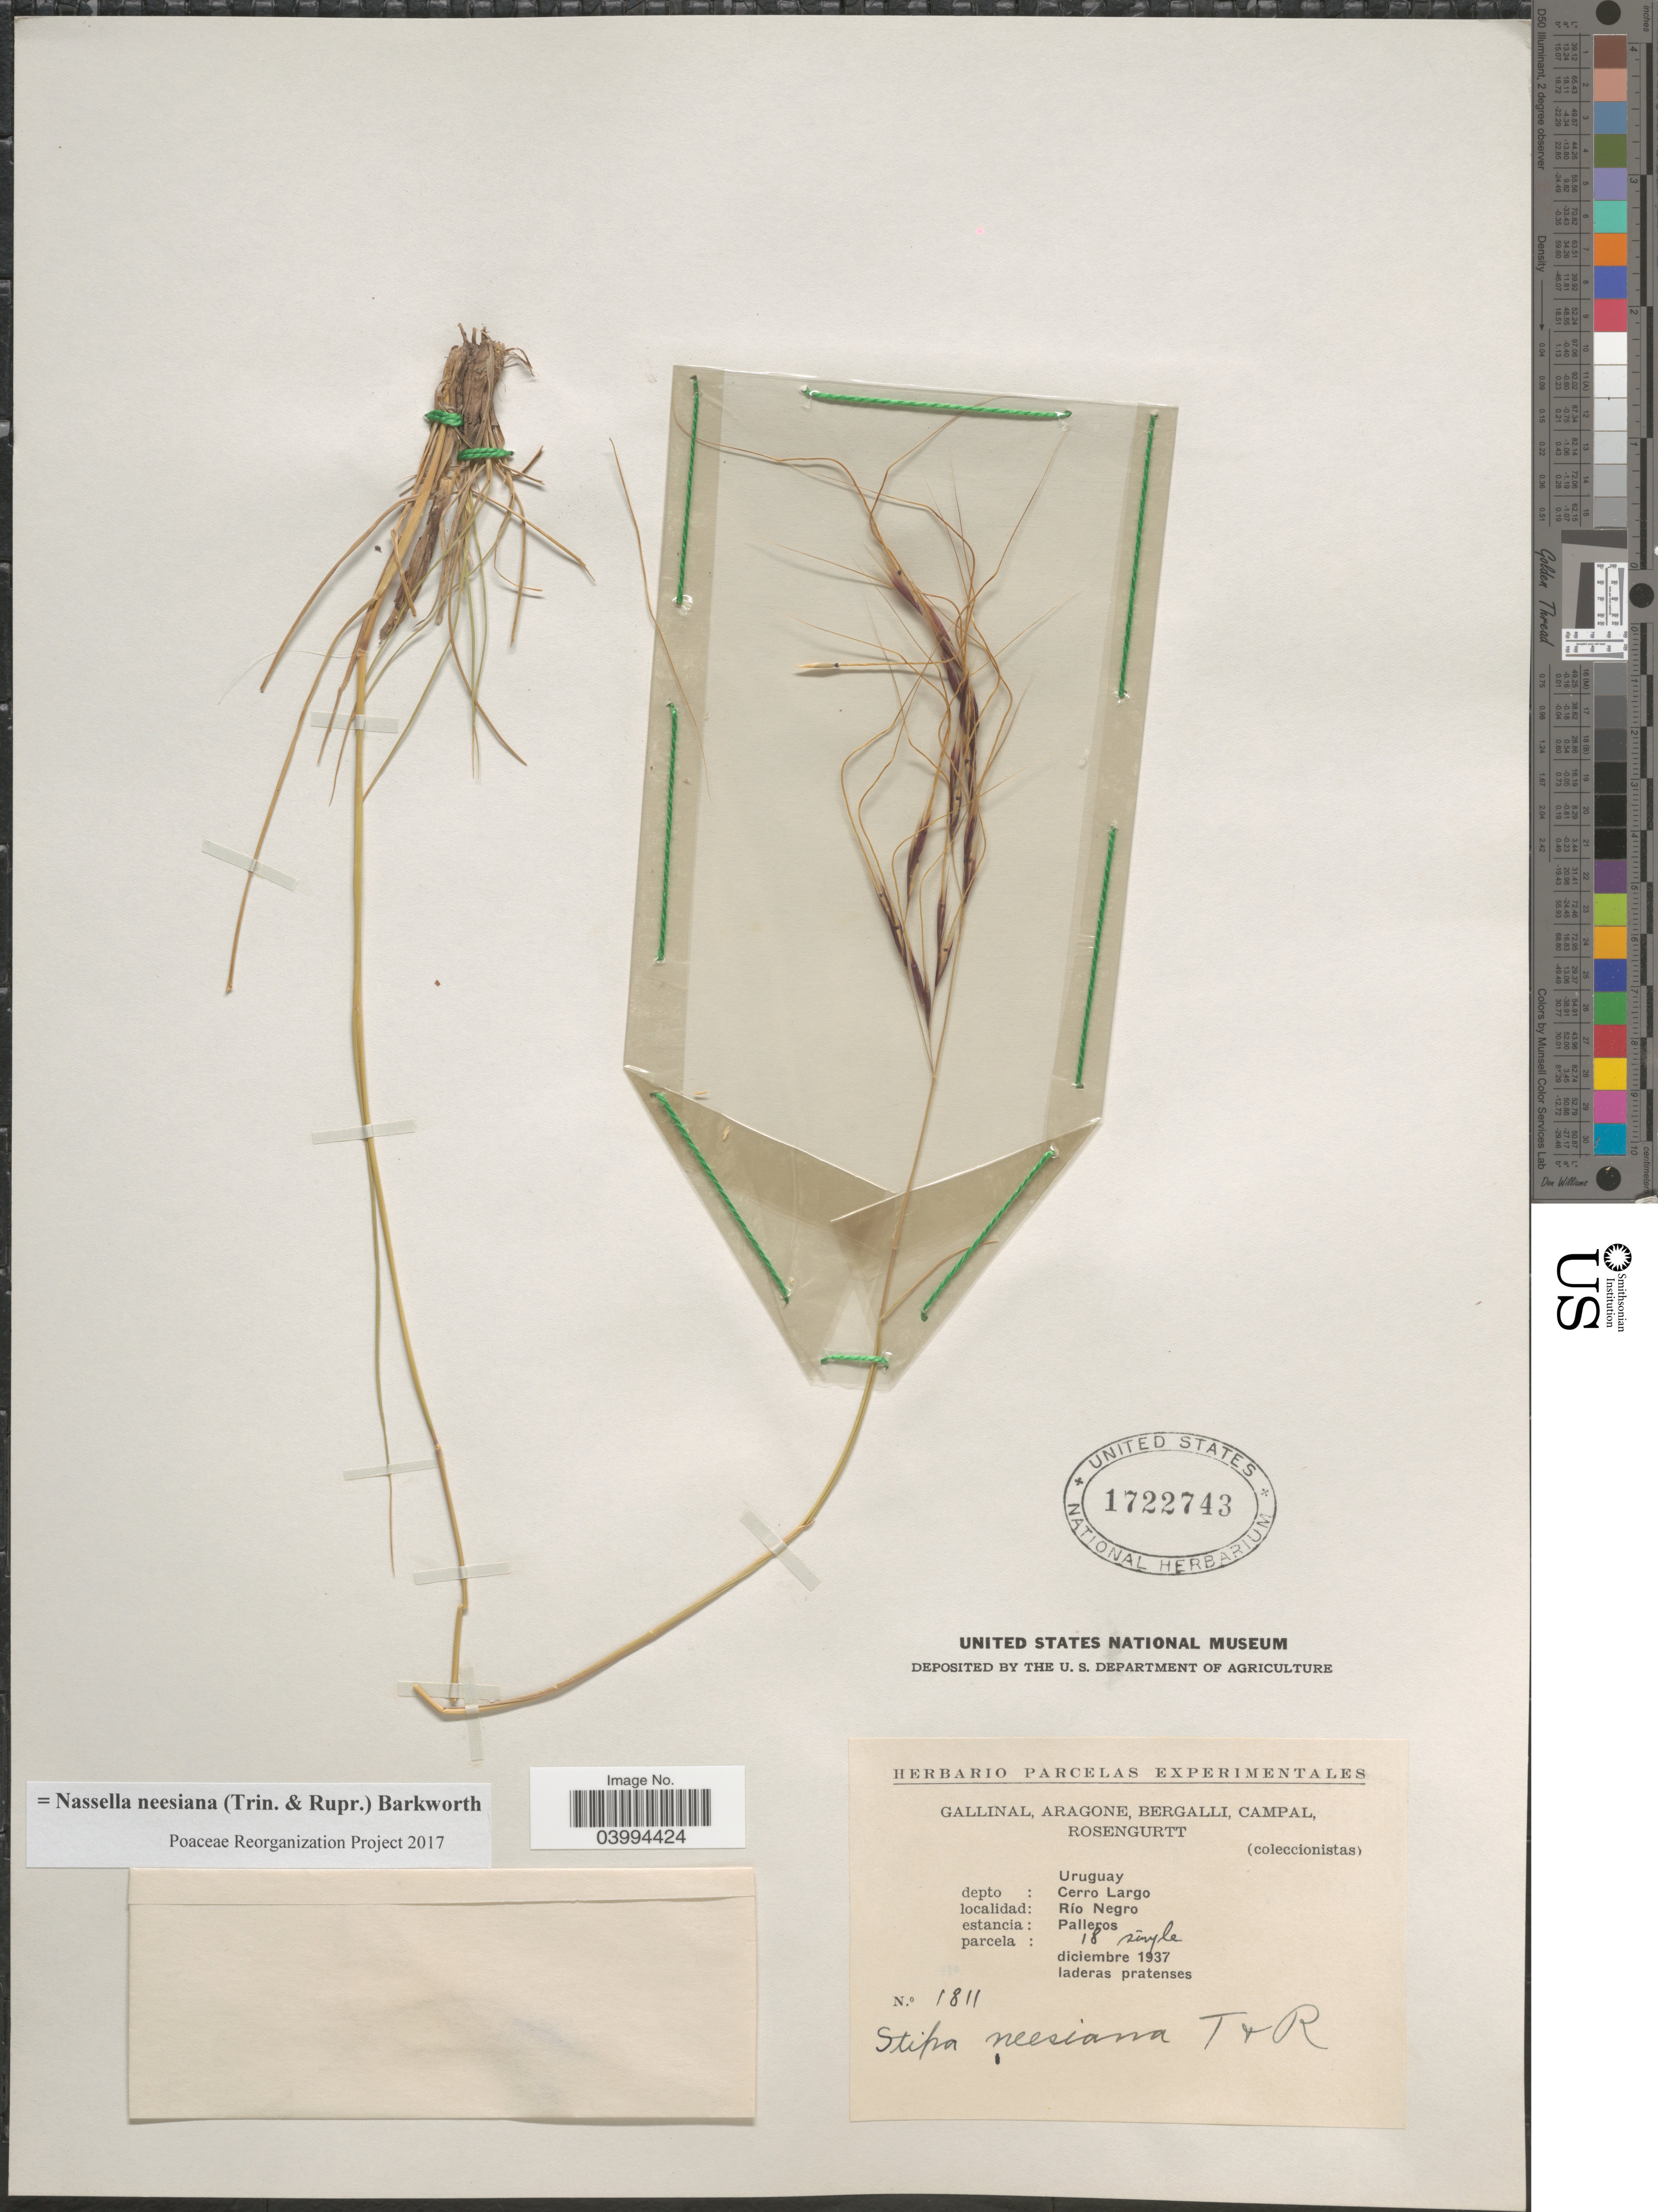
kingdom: Plantae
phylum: Tracheophyta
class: Liliopsida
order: Poales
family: Poaceae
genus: Nassella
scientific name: Nassella neesiana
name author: (Trin. & Rupr.) Barkworth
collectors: -. Gallinal, -- Aragone, -- Bergalli, -- Campal & Rosengurtt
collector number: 1811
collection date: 1937-12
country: Uruguay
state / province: Cerro Largo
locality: Depto: Cerro Largo. Río Negro. Estancia: Palleros. Parcela: 18 simple.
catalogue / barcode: US 1722743